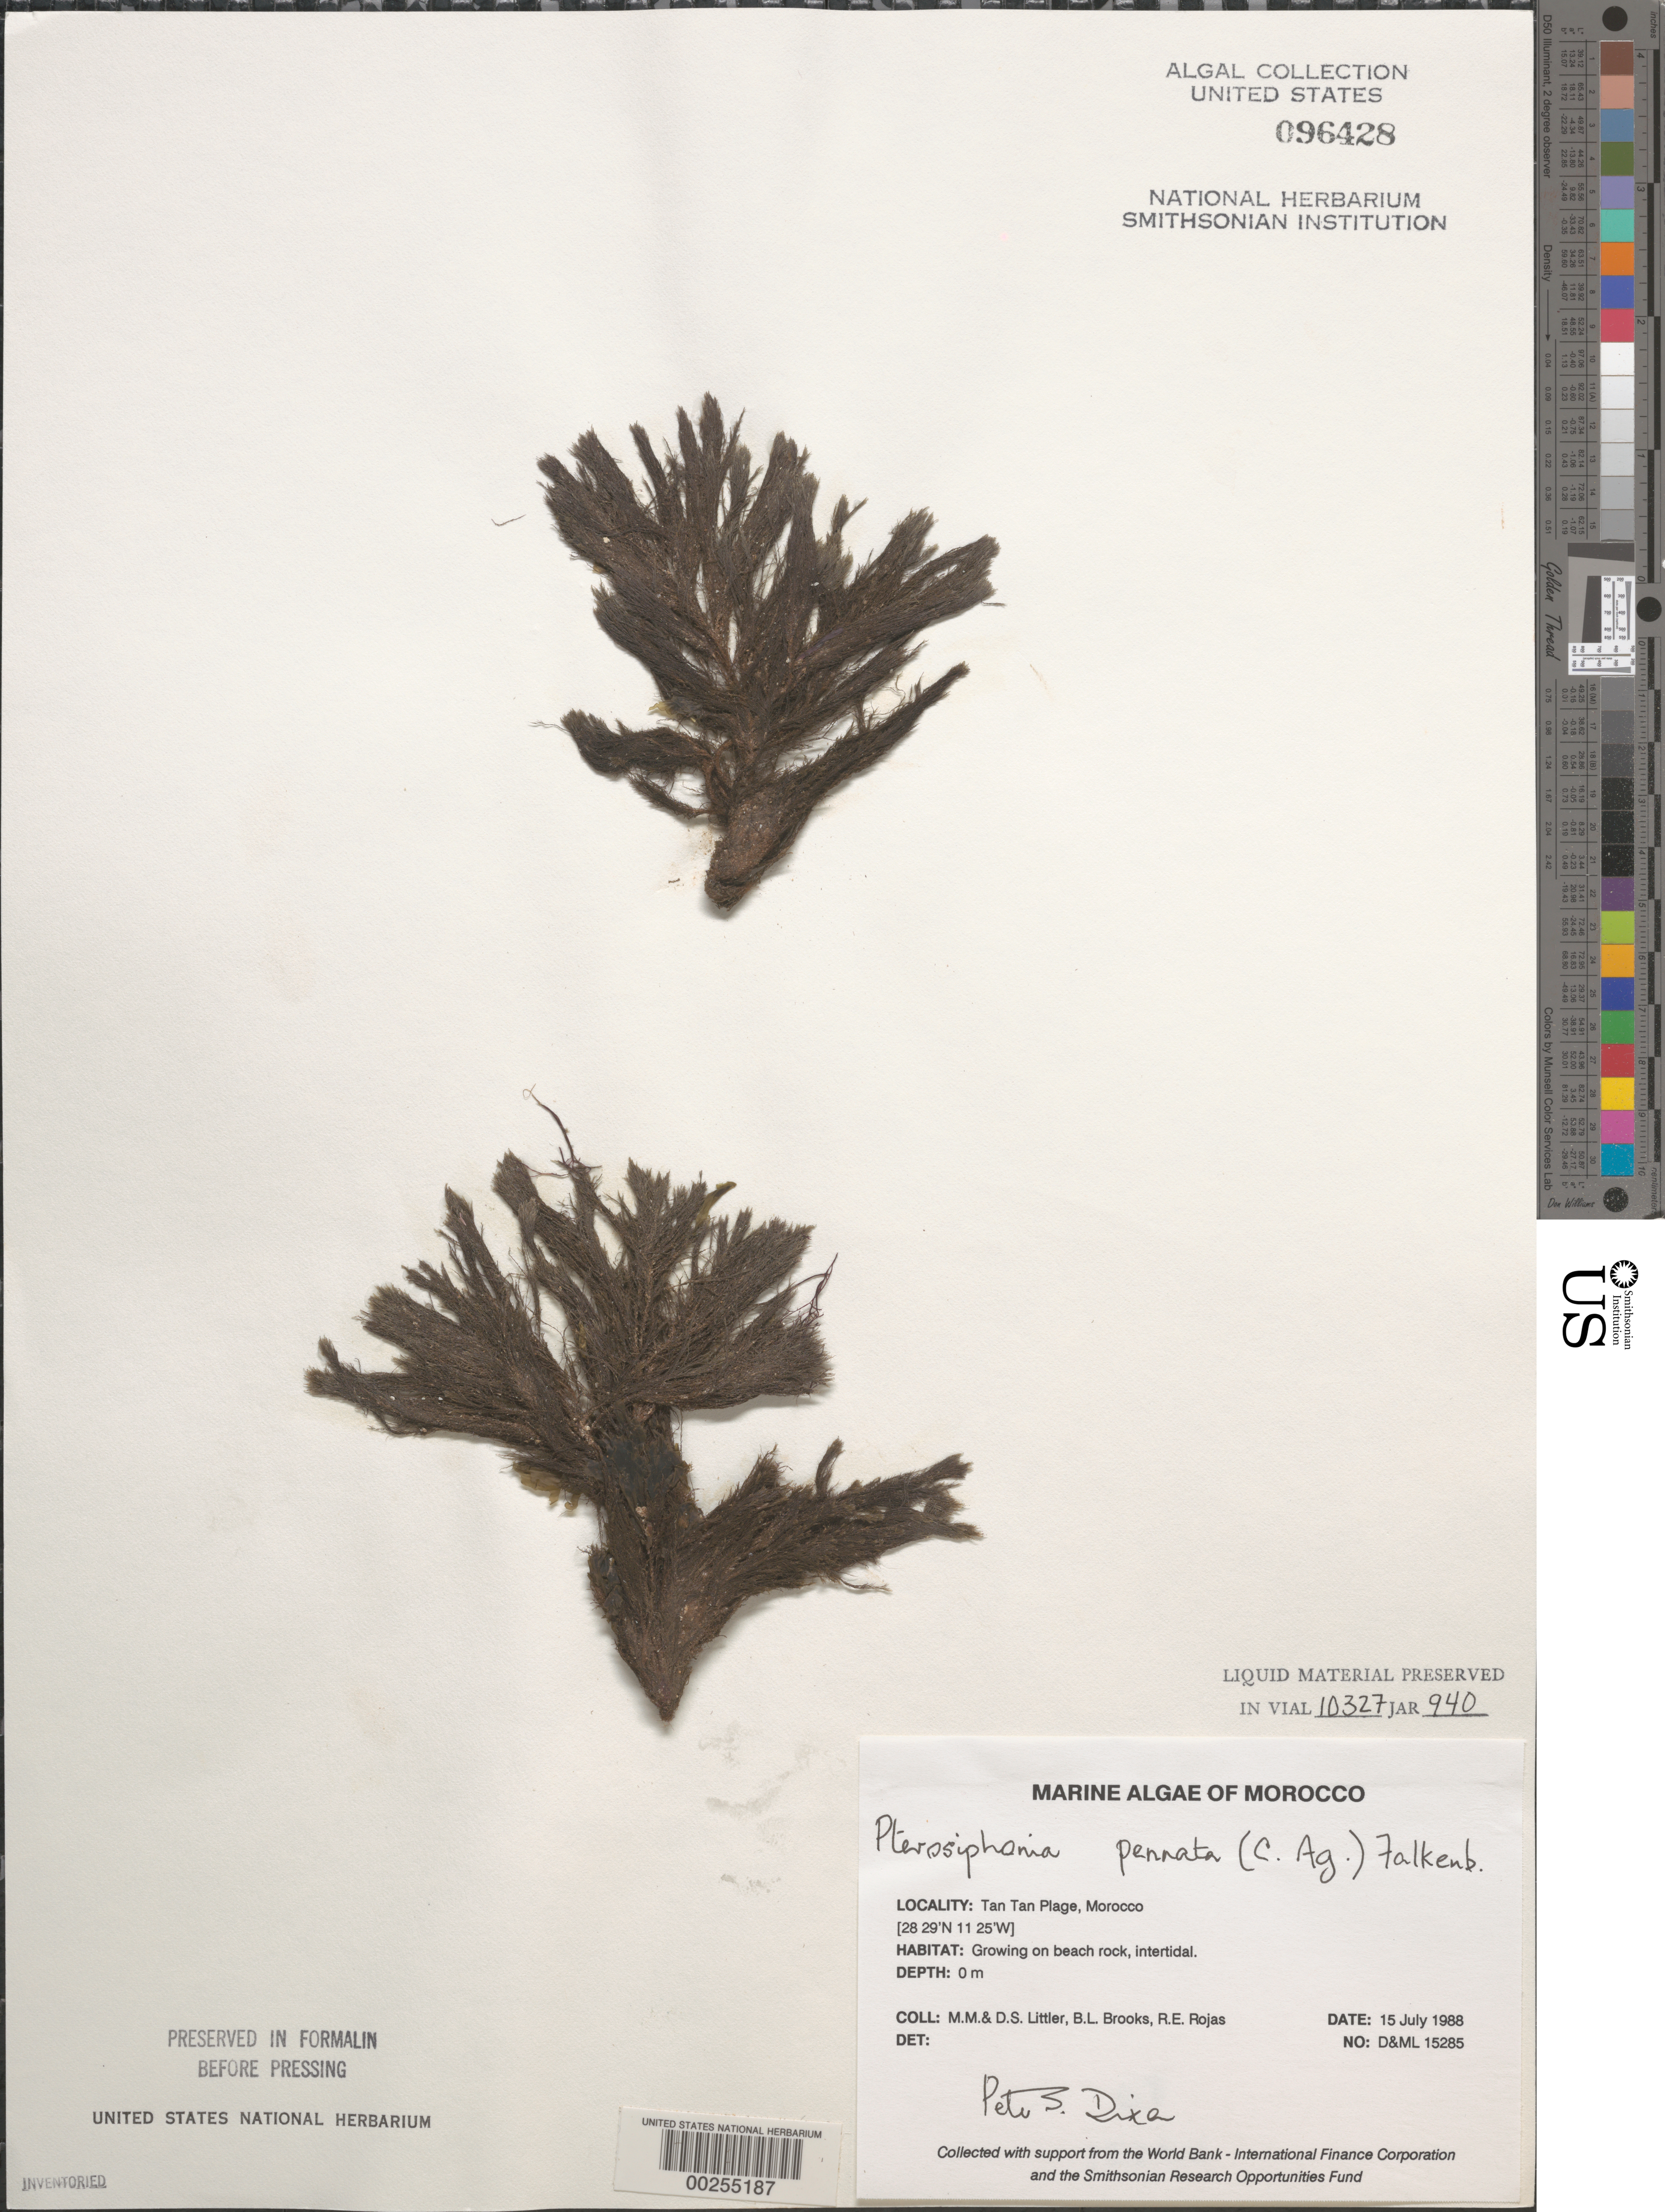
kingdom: Plantae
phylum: Rhodophyta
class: Florideophyceae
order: Ceramiales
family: Rhodomelaceae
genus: Xiphosiphonia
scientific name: Xiphosiphonia pennata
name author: (C. Agardh) Savoie & G.W. Saunders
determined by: Algae name updating Project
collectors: M. M. Littler, D. S. Littler, B. Brooks & R. Rojas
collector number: D&ML 15285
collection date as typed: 15 Jul 1988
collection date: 1988-07-15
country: Morocco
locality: Tan Tan Plage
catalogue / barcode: US 96428